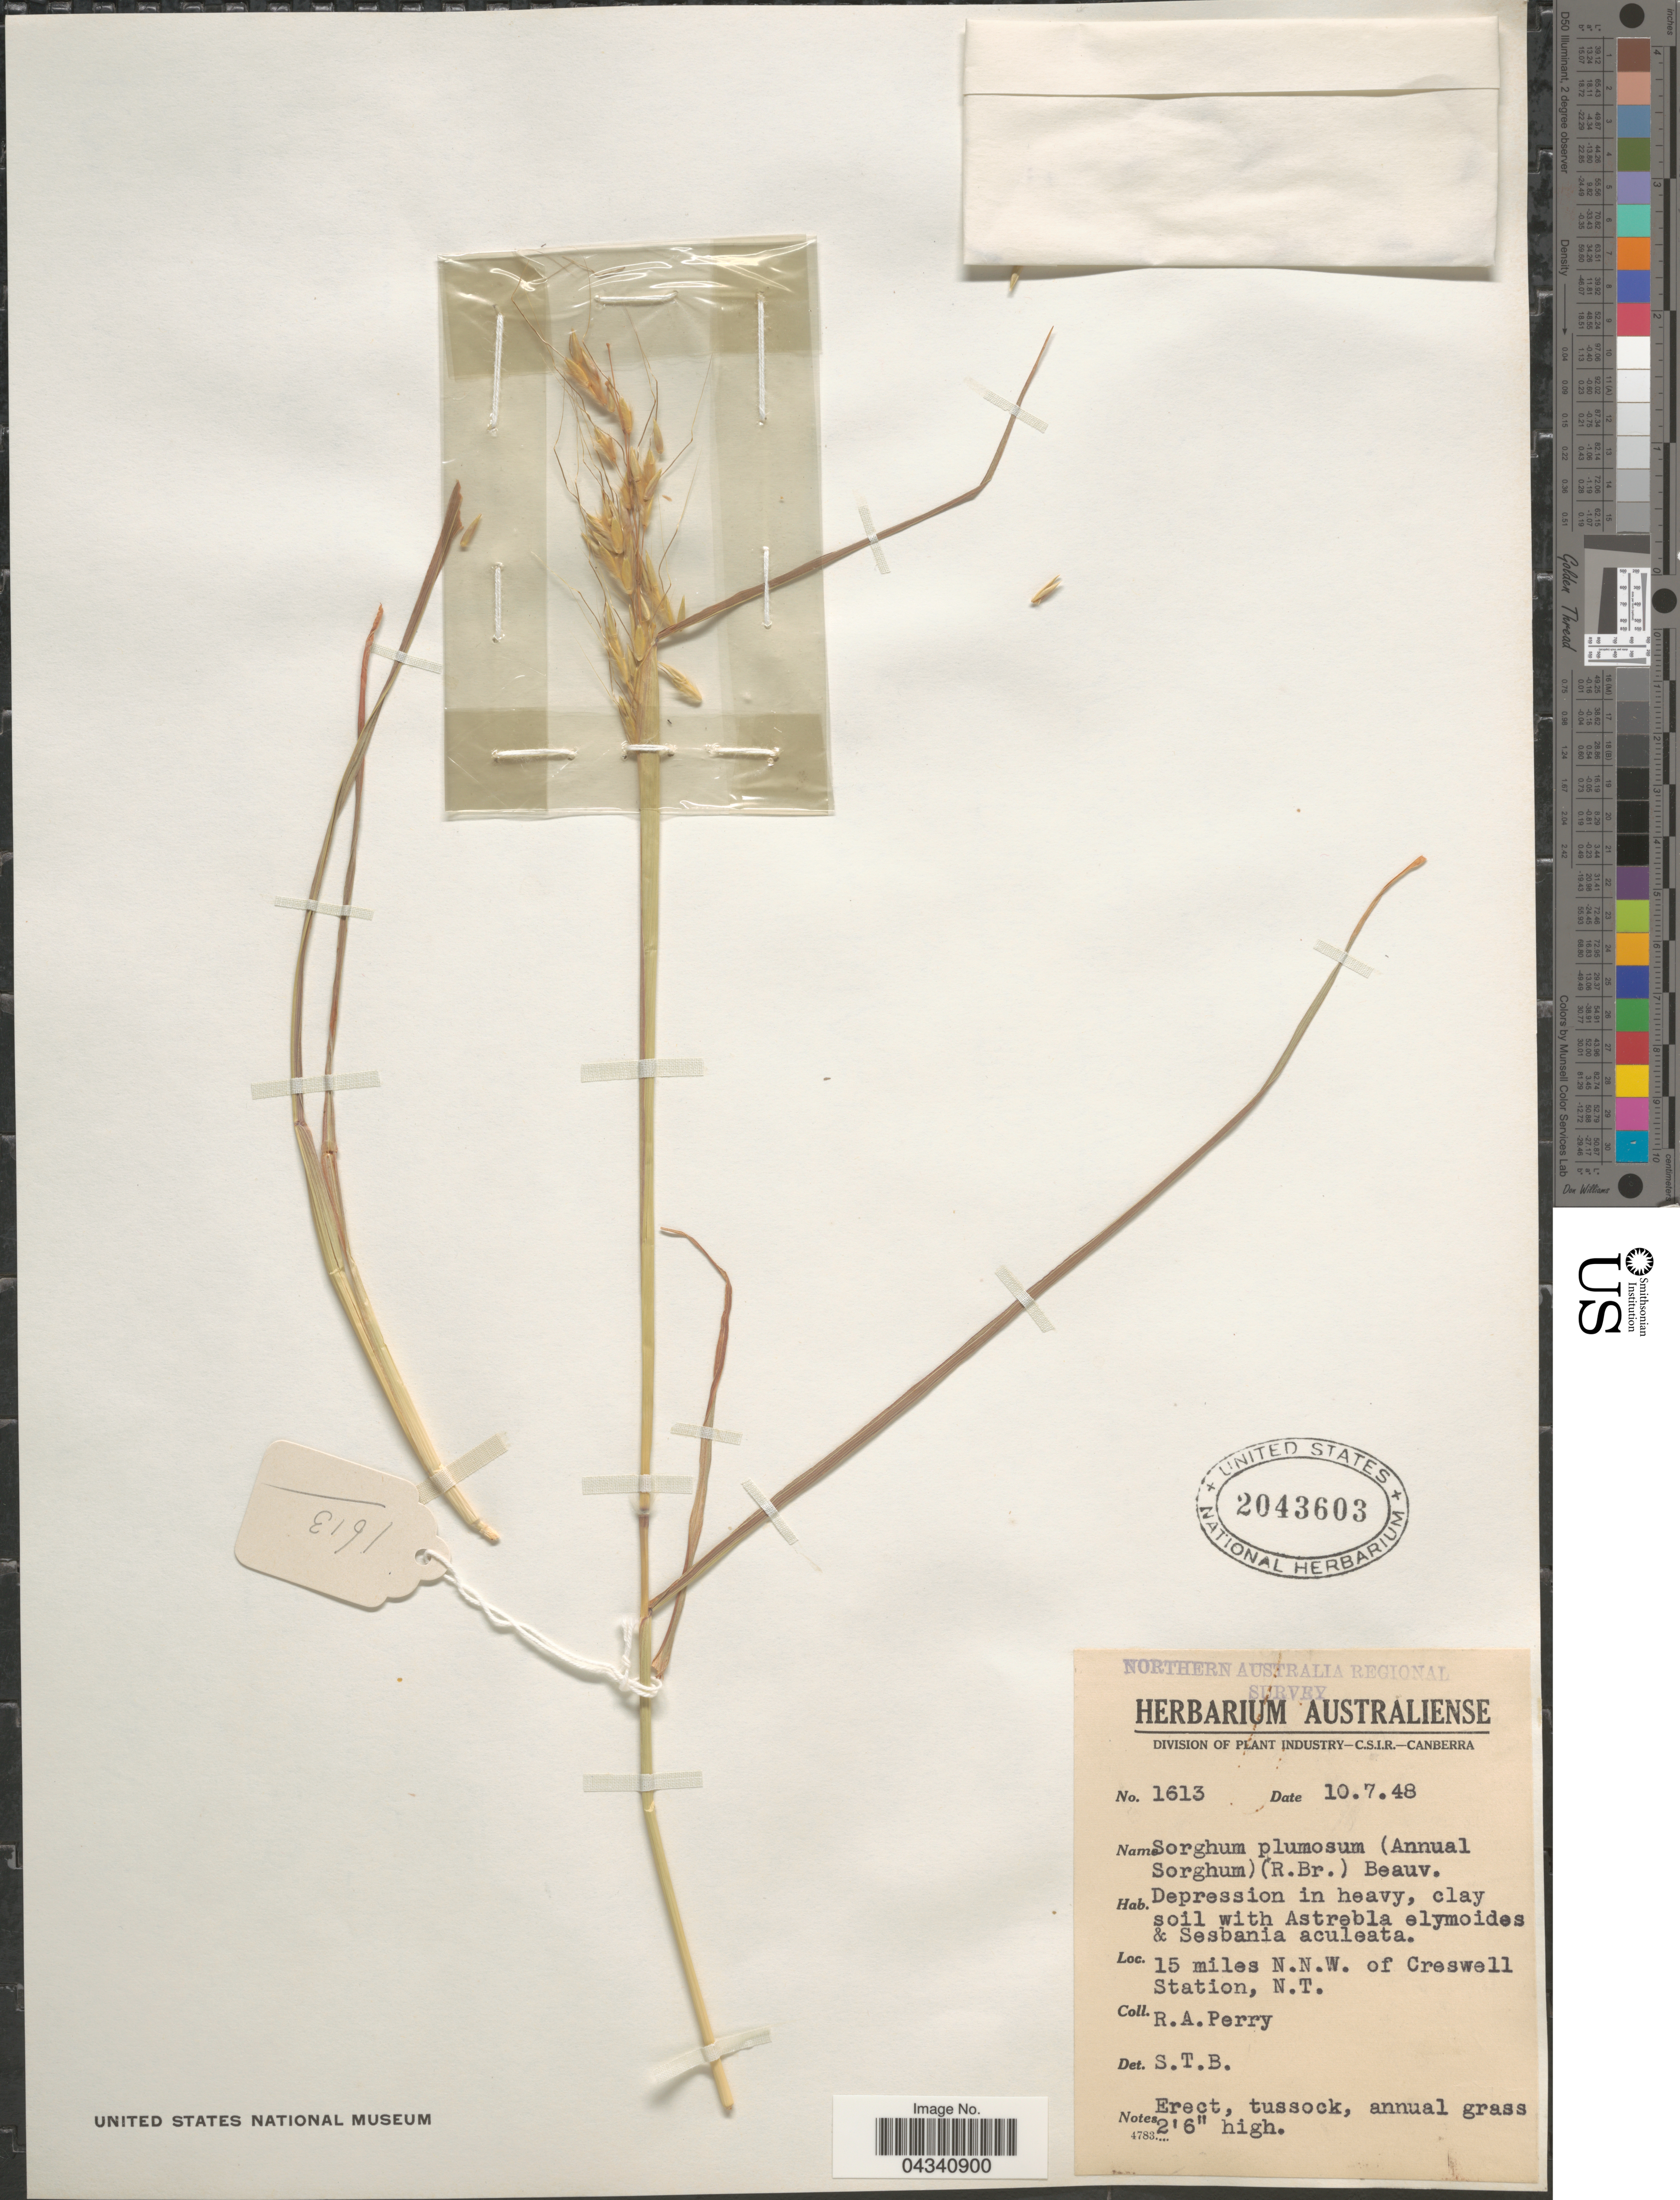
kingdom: Plantae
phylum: Tracheophyta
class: Liliopsida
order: Poales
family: Poaceae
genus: Sorghum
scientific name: Sorghum plumosum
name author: (R. Br.) P. Beauv.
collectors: Perry, R. A.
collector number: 1613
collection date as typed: Transcribed d/m/y: 10/7/48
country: Australia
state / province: Northern Territory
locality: Northern Australia Regional Survey. 15 miles N.N.W. of Creswell Station.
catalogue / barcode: US 2043603